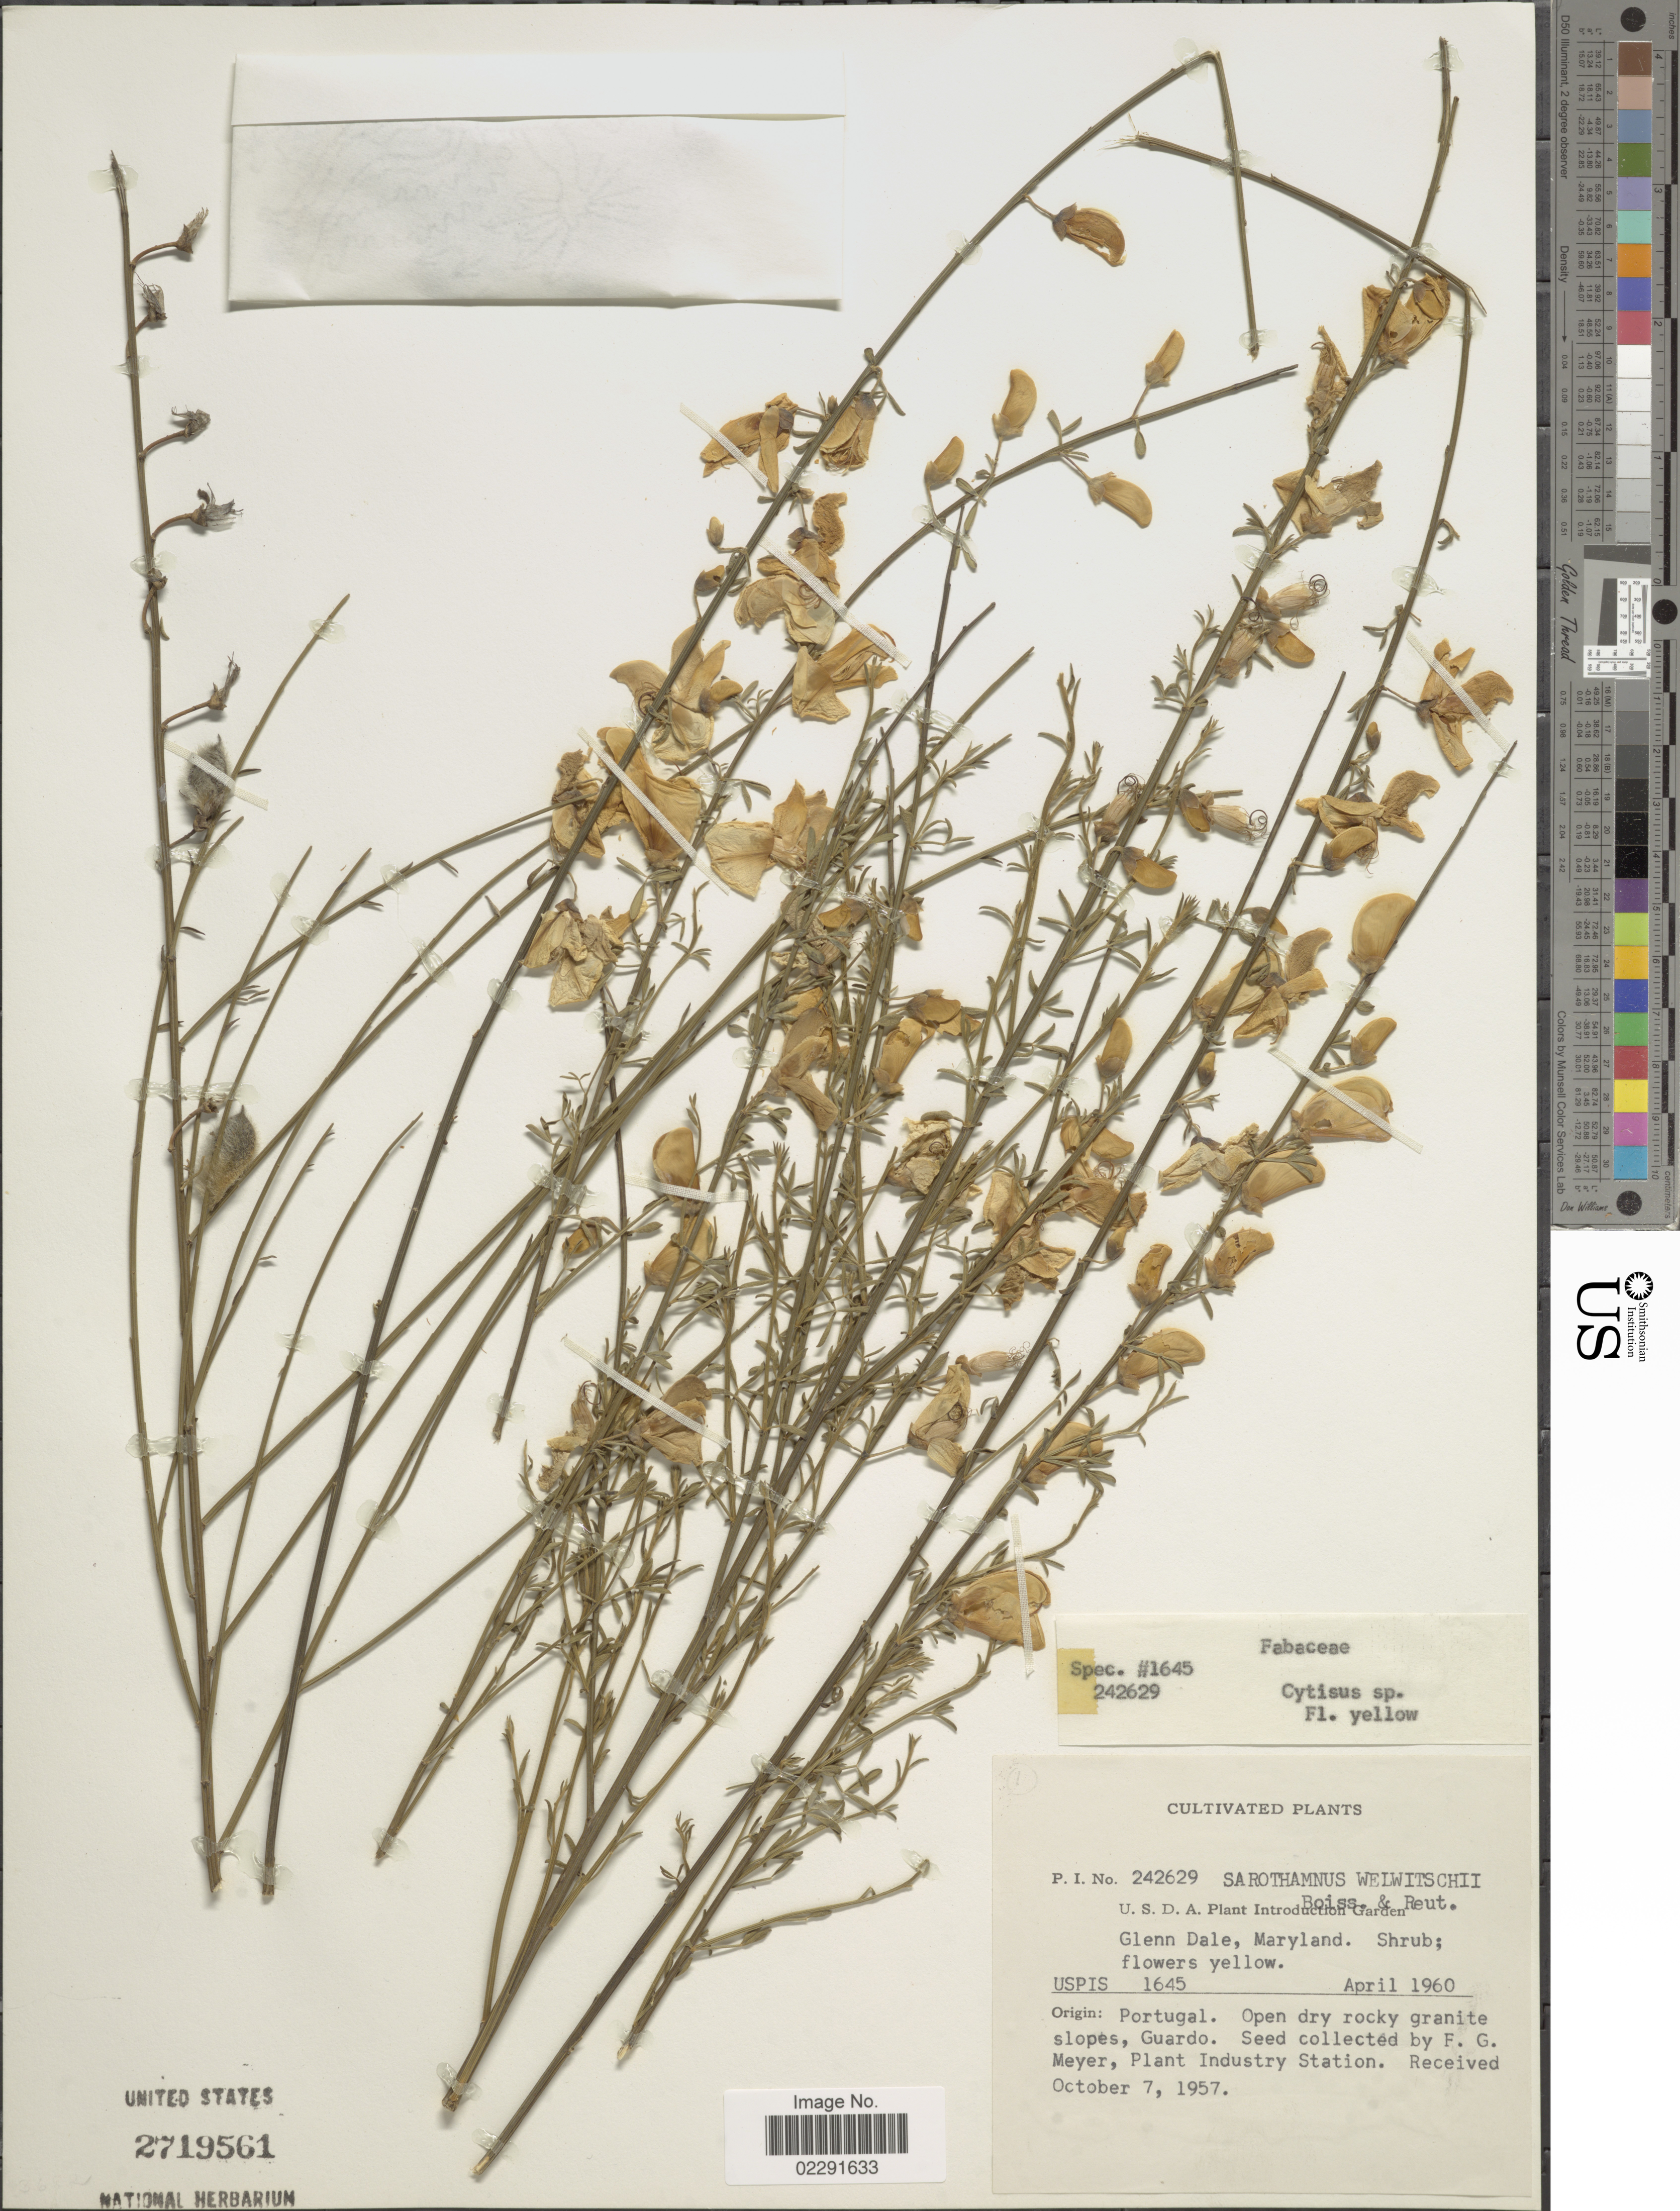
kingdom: Plantae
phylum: Tracheophyta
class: Magnoliopsida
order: Fabales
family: Fabaceae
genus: Cytisus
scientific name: Cytisus striatus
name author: (Hill) Rothm.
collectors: F. G. Meyer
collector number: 1645?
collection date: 1960-04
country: United States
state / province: Maryland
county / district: Prince George's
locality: Glenn Dale.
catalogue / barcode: US 2719561